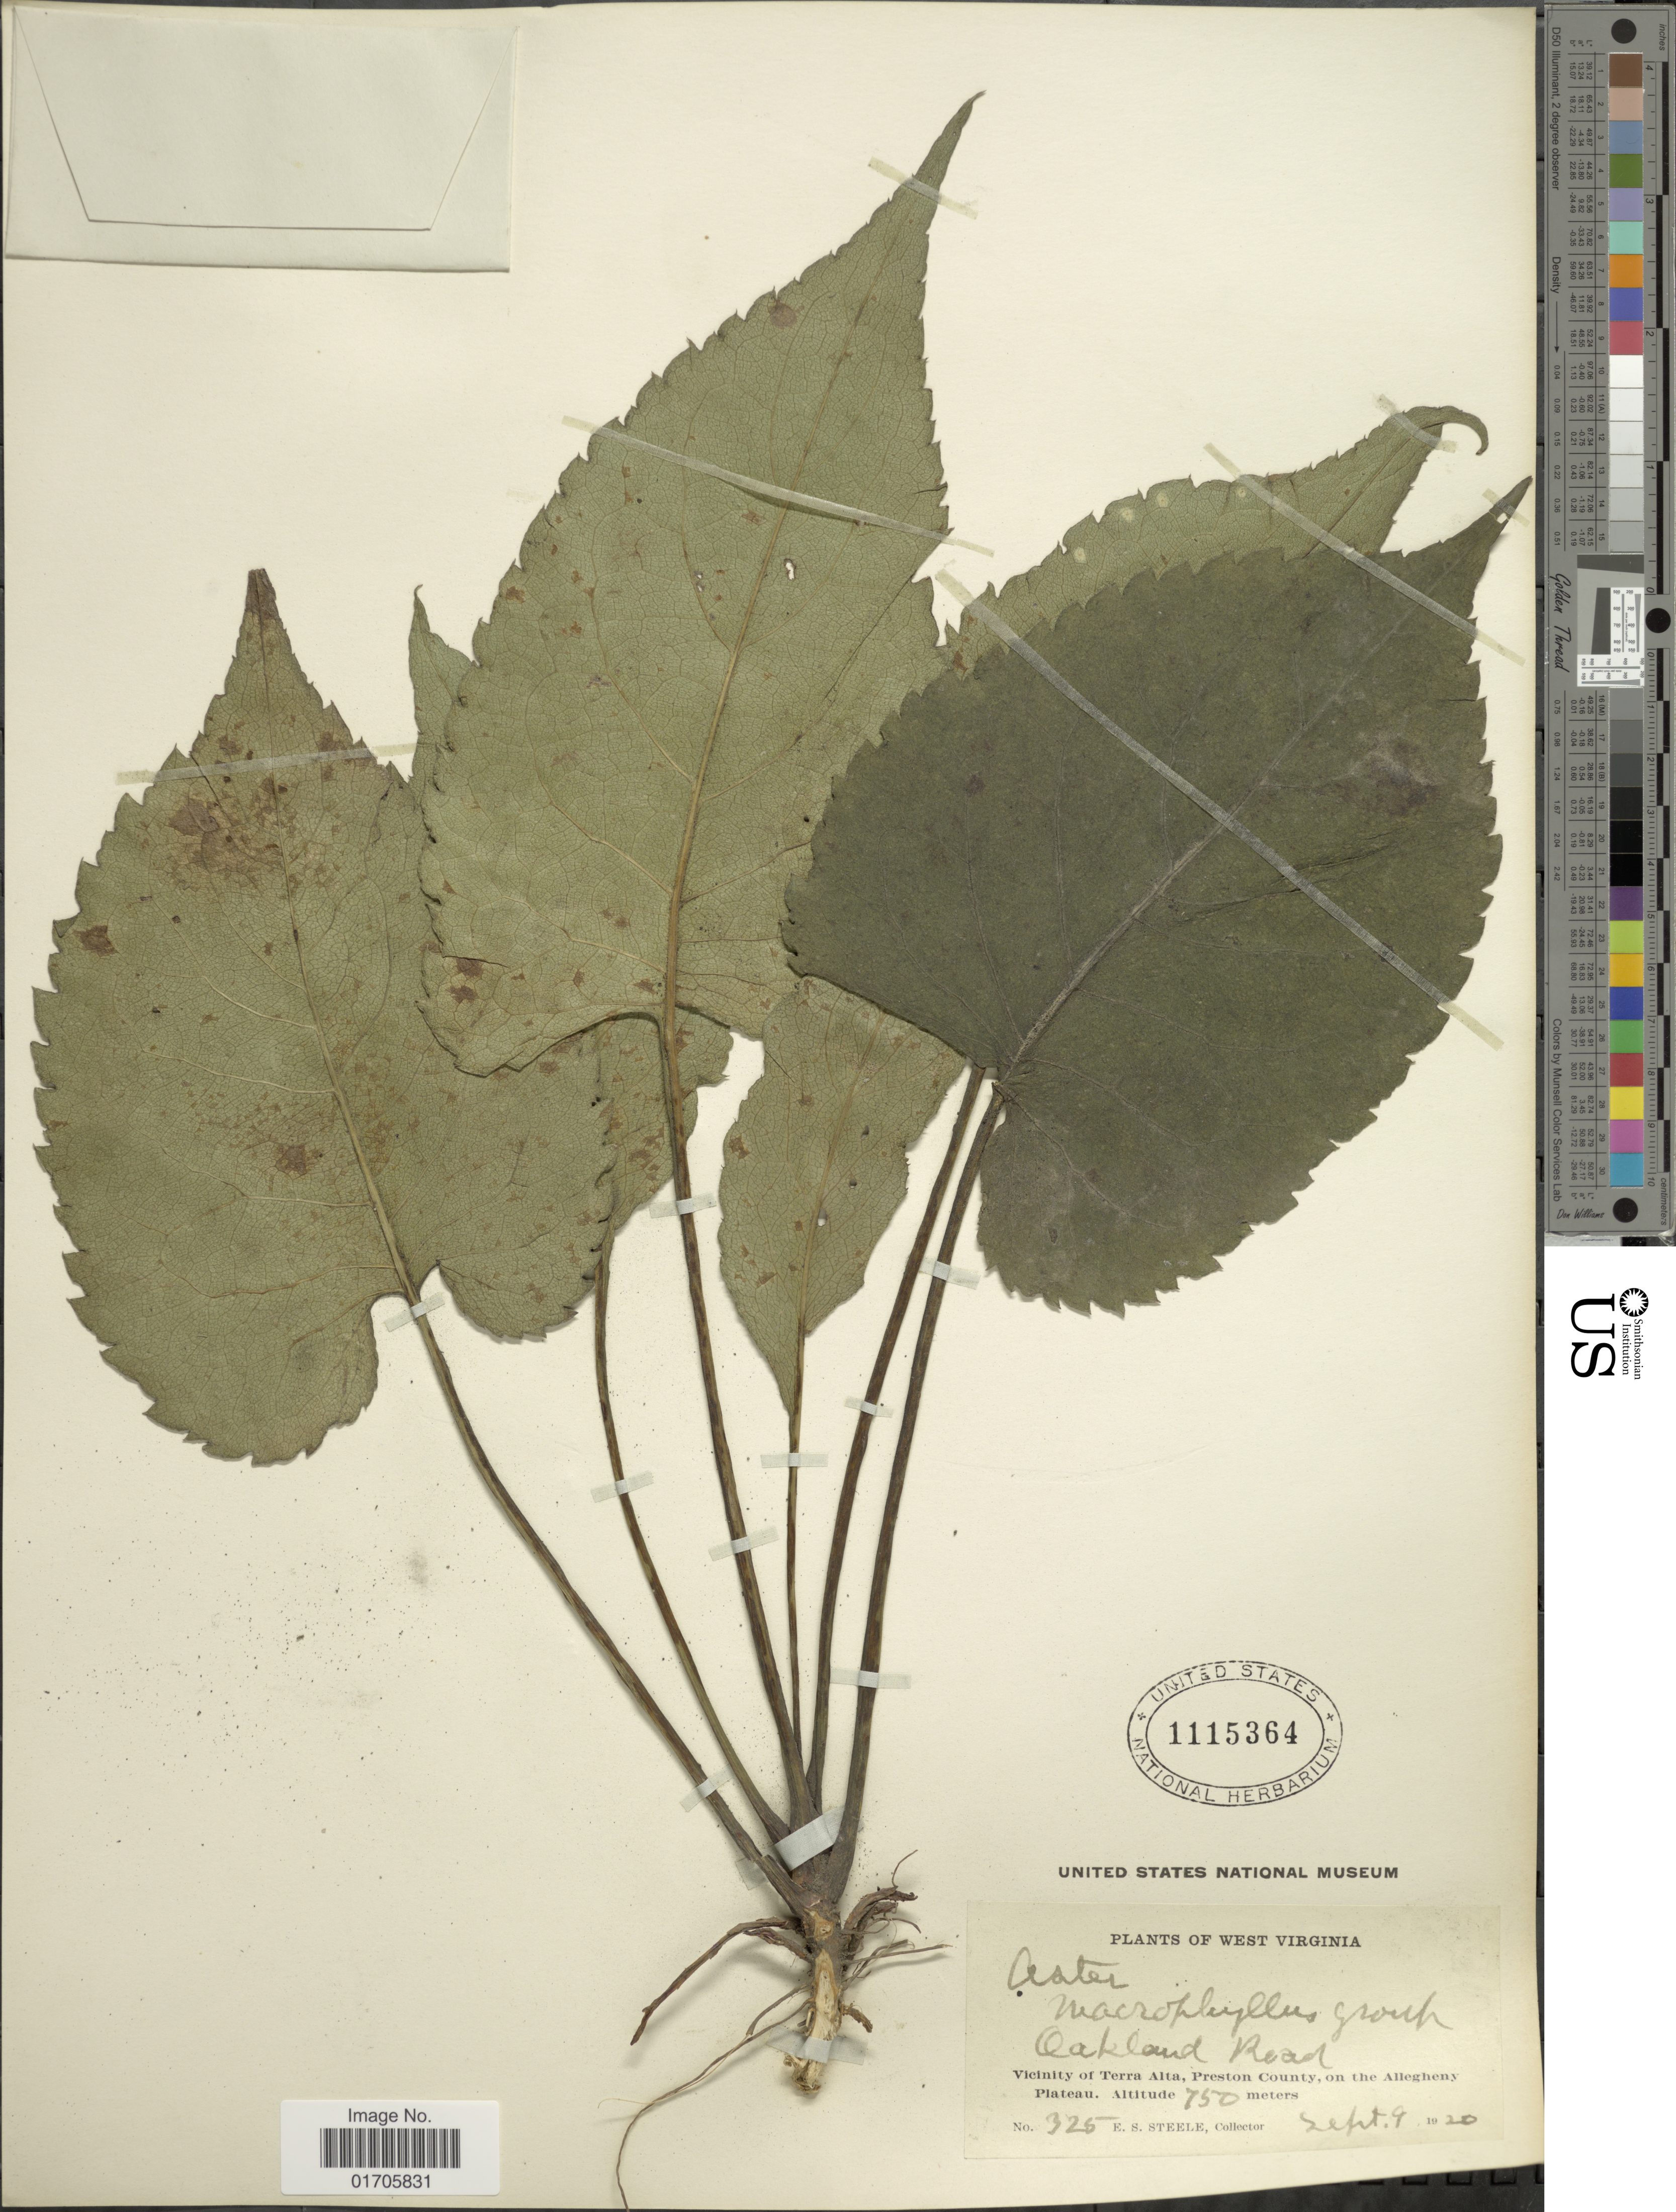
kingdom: Plantae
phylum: Tracheophyta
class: Magnoliopsida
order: Asterales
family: Asteraceae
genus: Eurybia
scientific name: Eurybia macrophylla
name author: (L.) Cass.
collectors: E. Steele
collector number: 325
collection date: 1920-09-09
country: United States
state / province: West Virginia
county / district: Preston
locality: Oakland Road. Vicinity of Terra Alta, Preston County, on the Allegheny Plateau.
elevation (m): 750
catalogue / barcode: US 115364